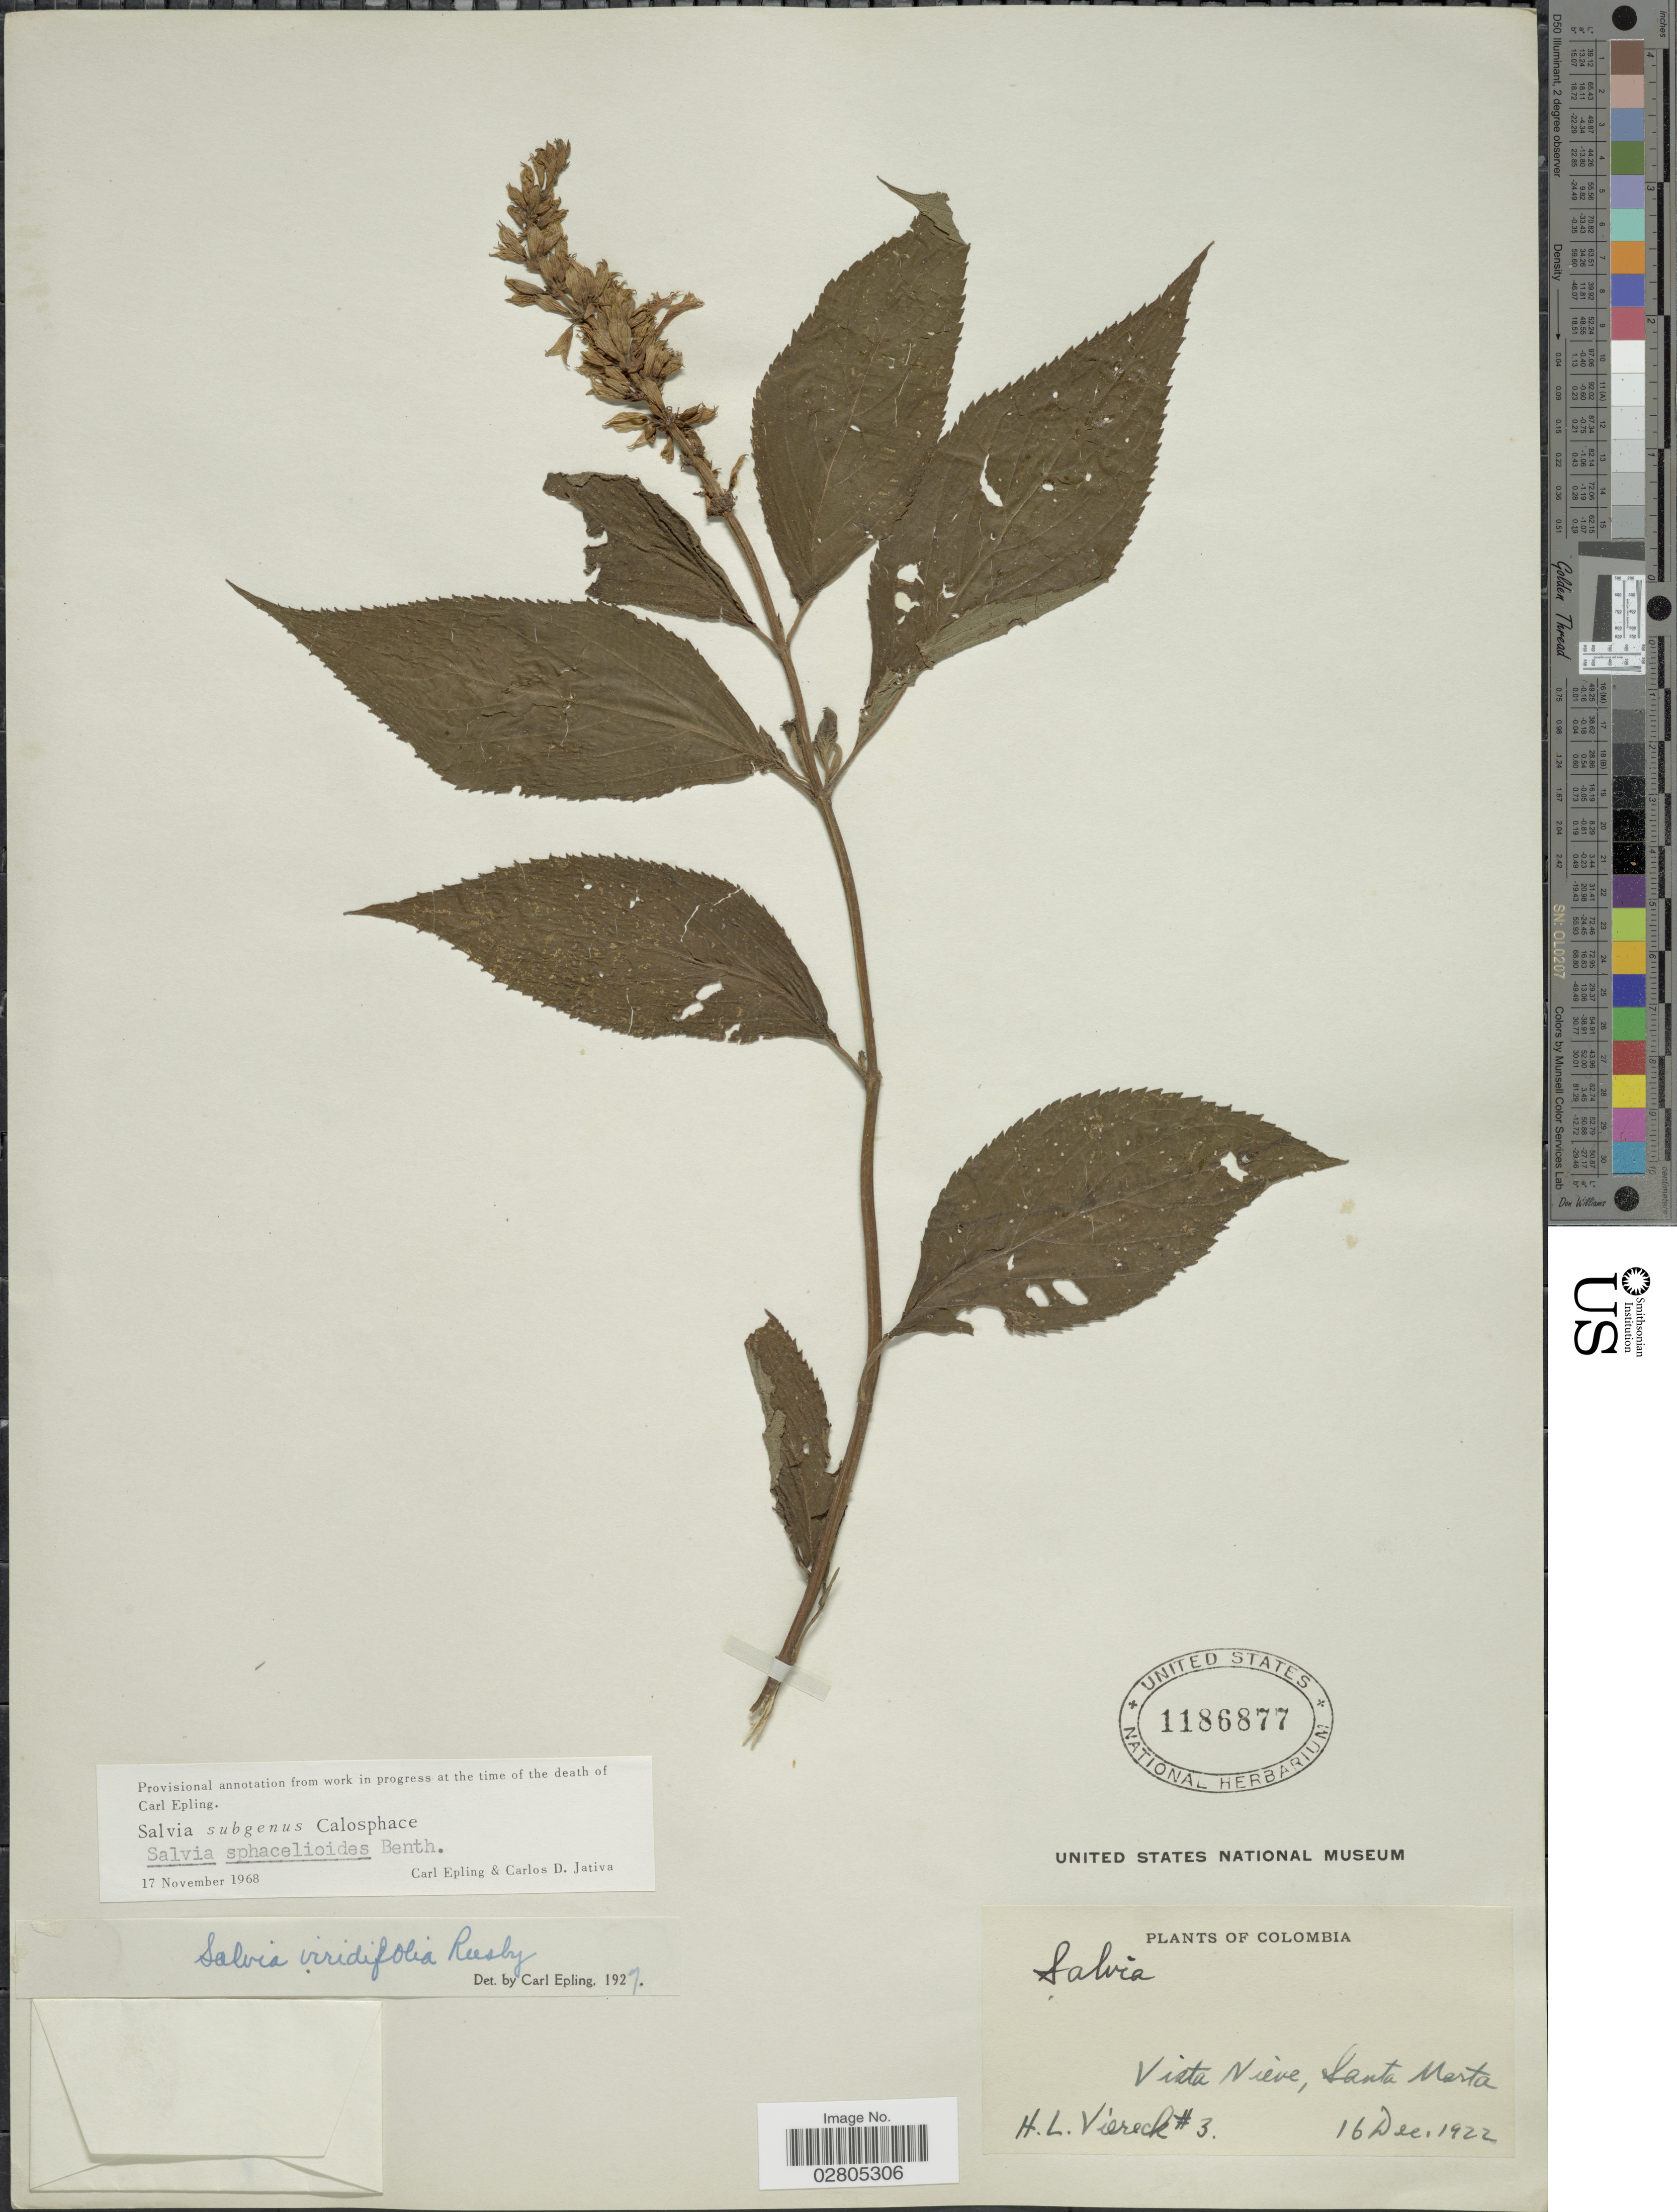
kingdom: Plantae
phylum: Tracheophyta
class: Magnoliopsida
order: Lamiales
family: Lamiaceae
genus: Salvia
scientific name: Salvia sphacelioides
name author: Benth.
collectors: H. L. Viereck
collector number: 3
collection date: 1922-12-16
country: Colombia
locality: Vista Nieve, Santa Marta.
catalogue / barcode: US 1186877